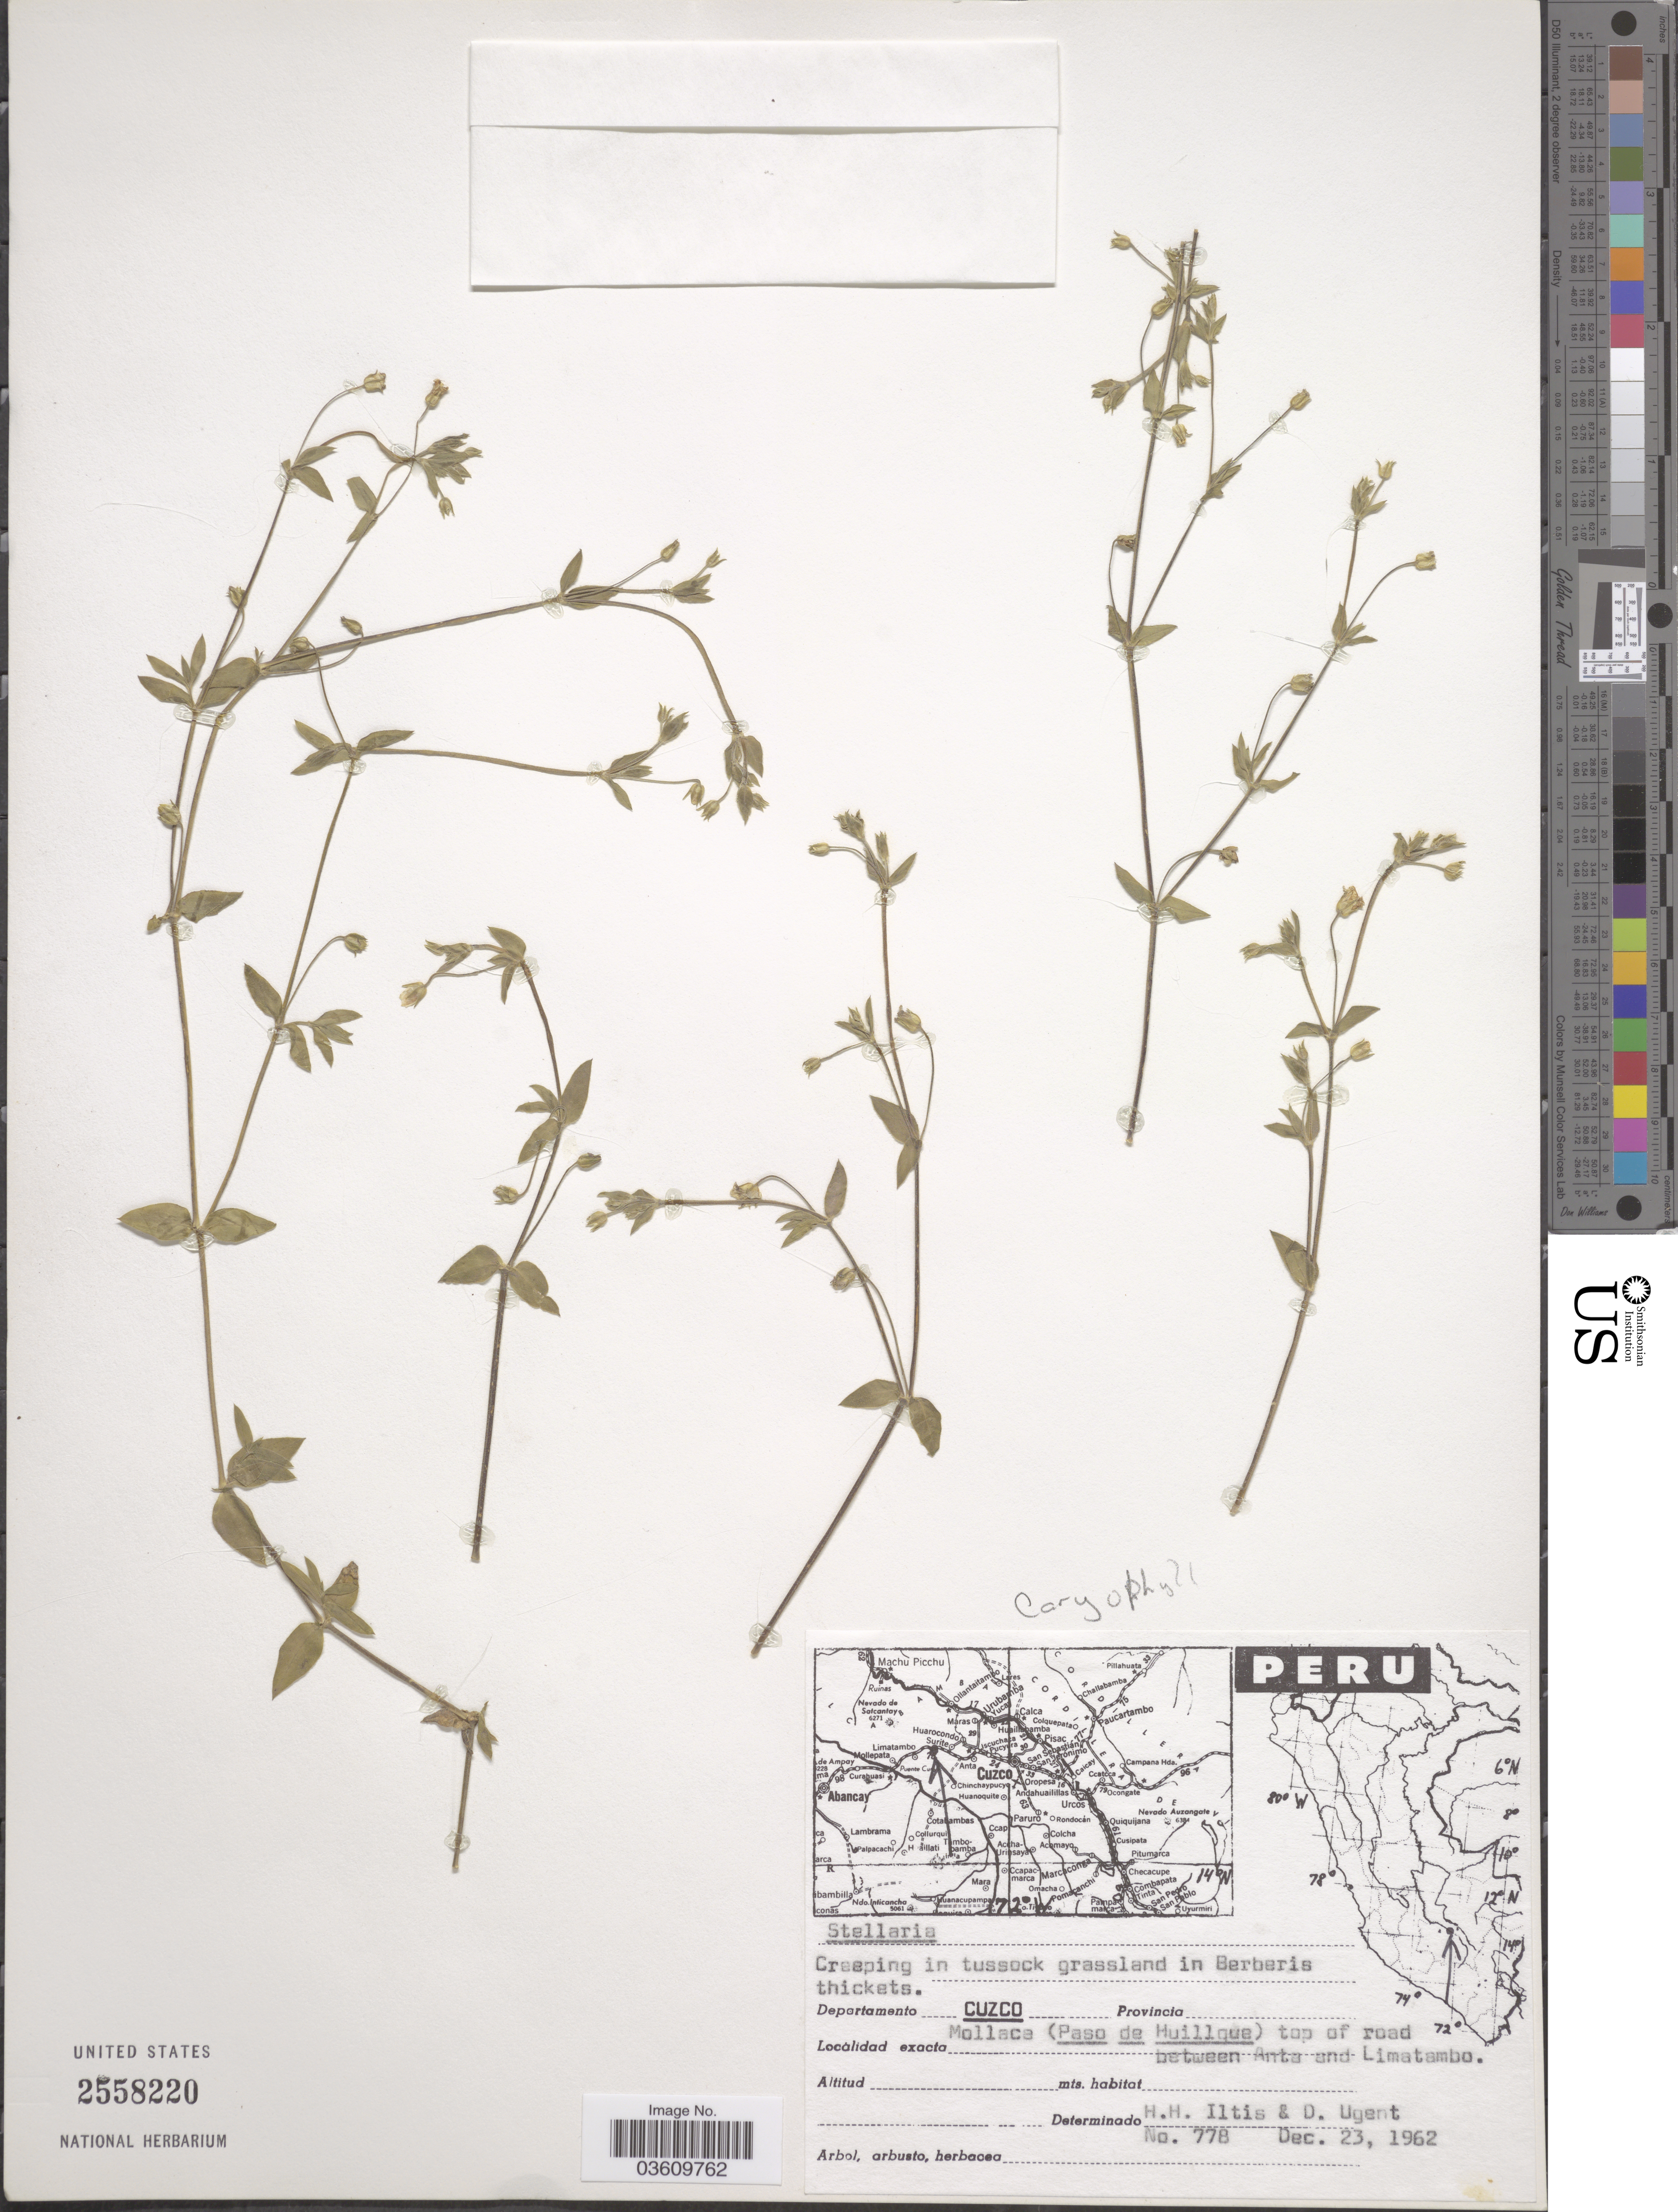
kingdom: Plantae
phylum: Tracheophyta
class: Magnoliopsida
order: Caryophyllales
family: Caryophyllaceae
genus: Stellaria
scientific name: Stellaria sp.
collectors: H. H. Iltis & D. Ugent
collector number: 778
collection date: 1962-12-23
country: Peru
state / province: Cusco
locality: Departamento Cuzco. Mollaca (Paso de Huillque) top of road between Anta and Limatambo.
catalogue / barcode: US 2558220